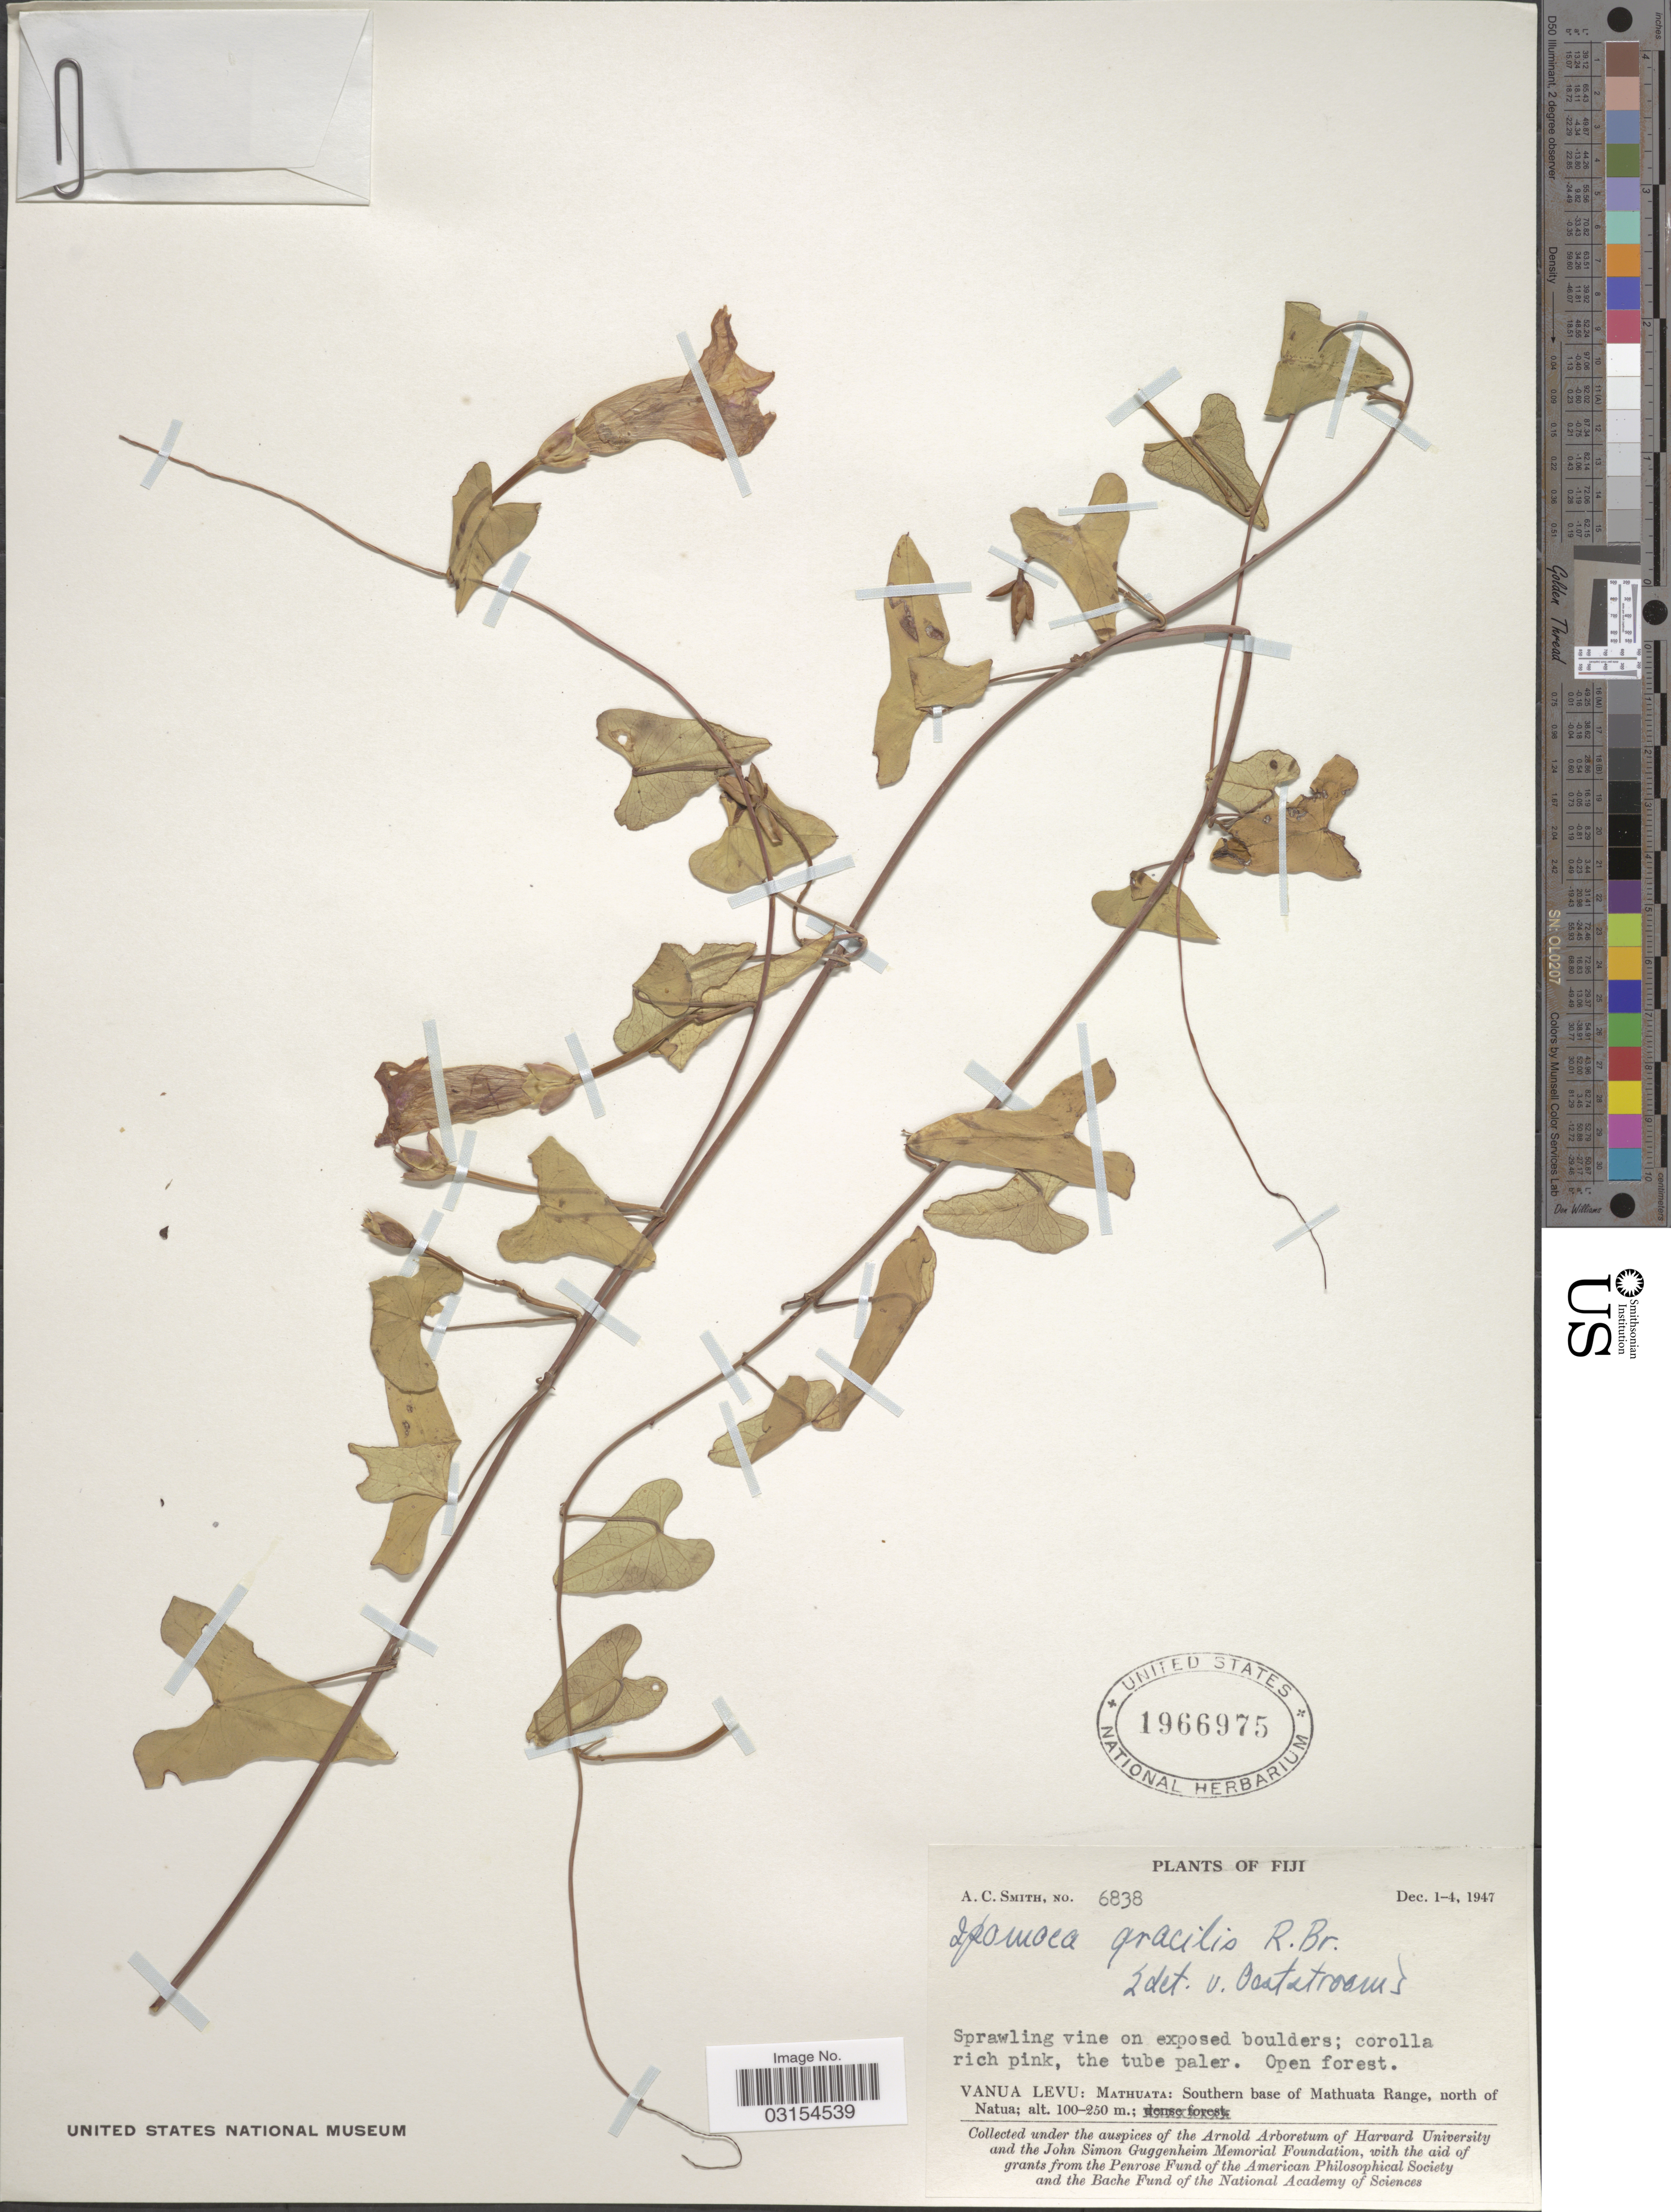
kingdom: Plantae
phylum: Tracheophyta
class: Magnoliopsida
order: Solanales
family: Convolvulaceae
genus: Ipomoea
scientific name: Ipomoea littoralis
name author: Blume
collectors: A. C. Smith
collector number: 6838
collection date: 1947-12-01/1947-12-04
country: Fiji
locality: Vanua-Levu: Mathuata: Southern base of Mathuata Range, north of Natua.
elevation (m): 100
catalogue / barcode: US 1966975